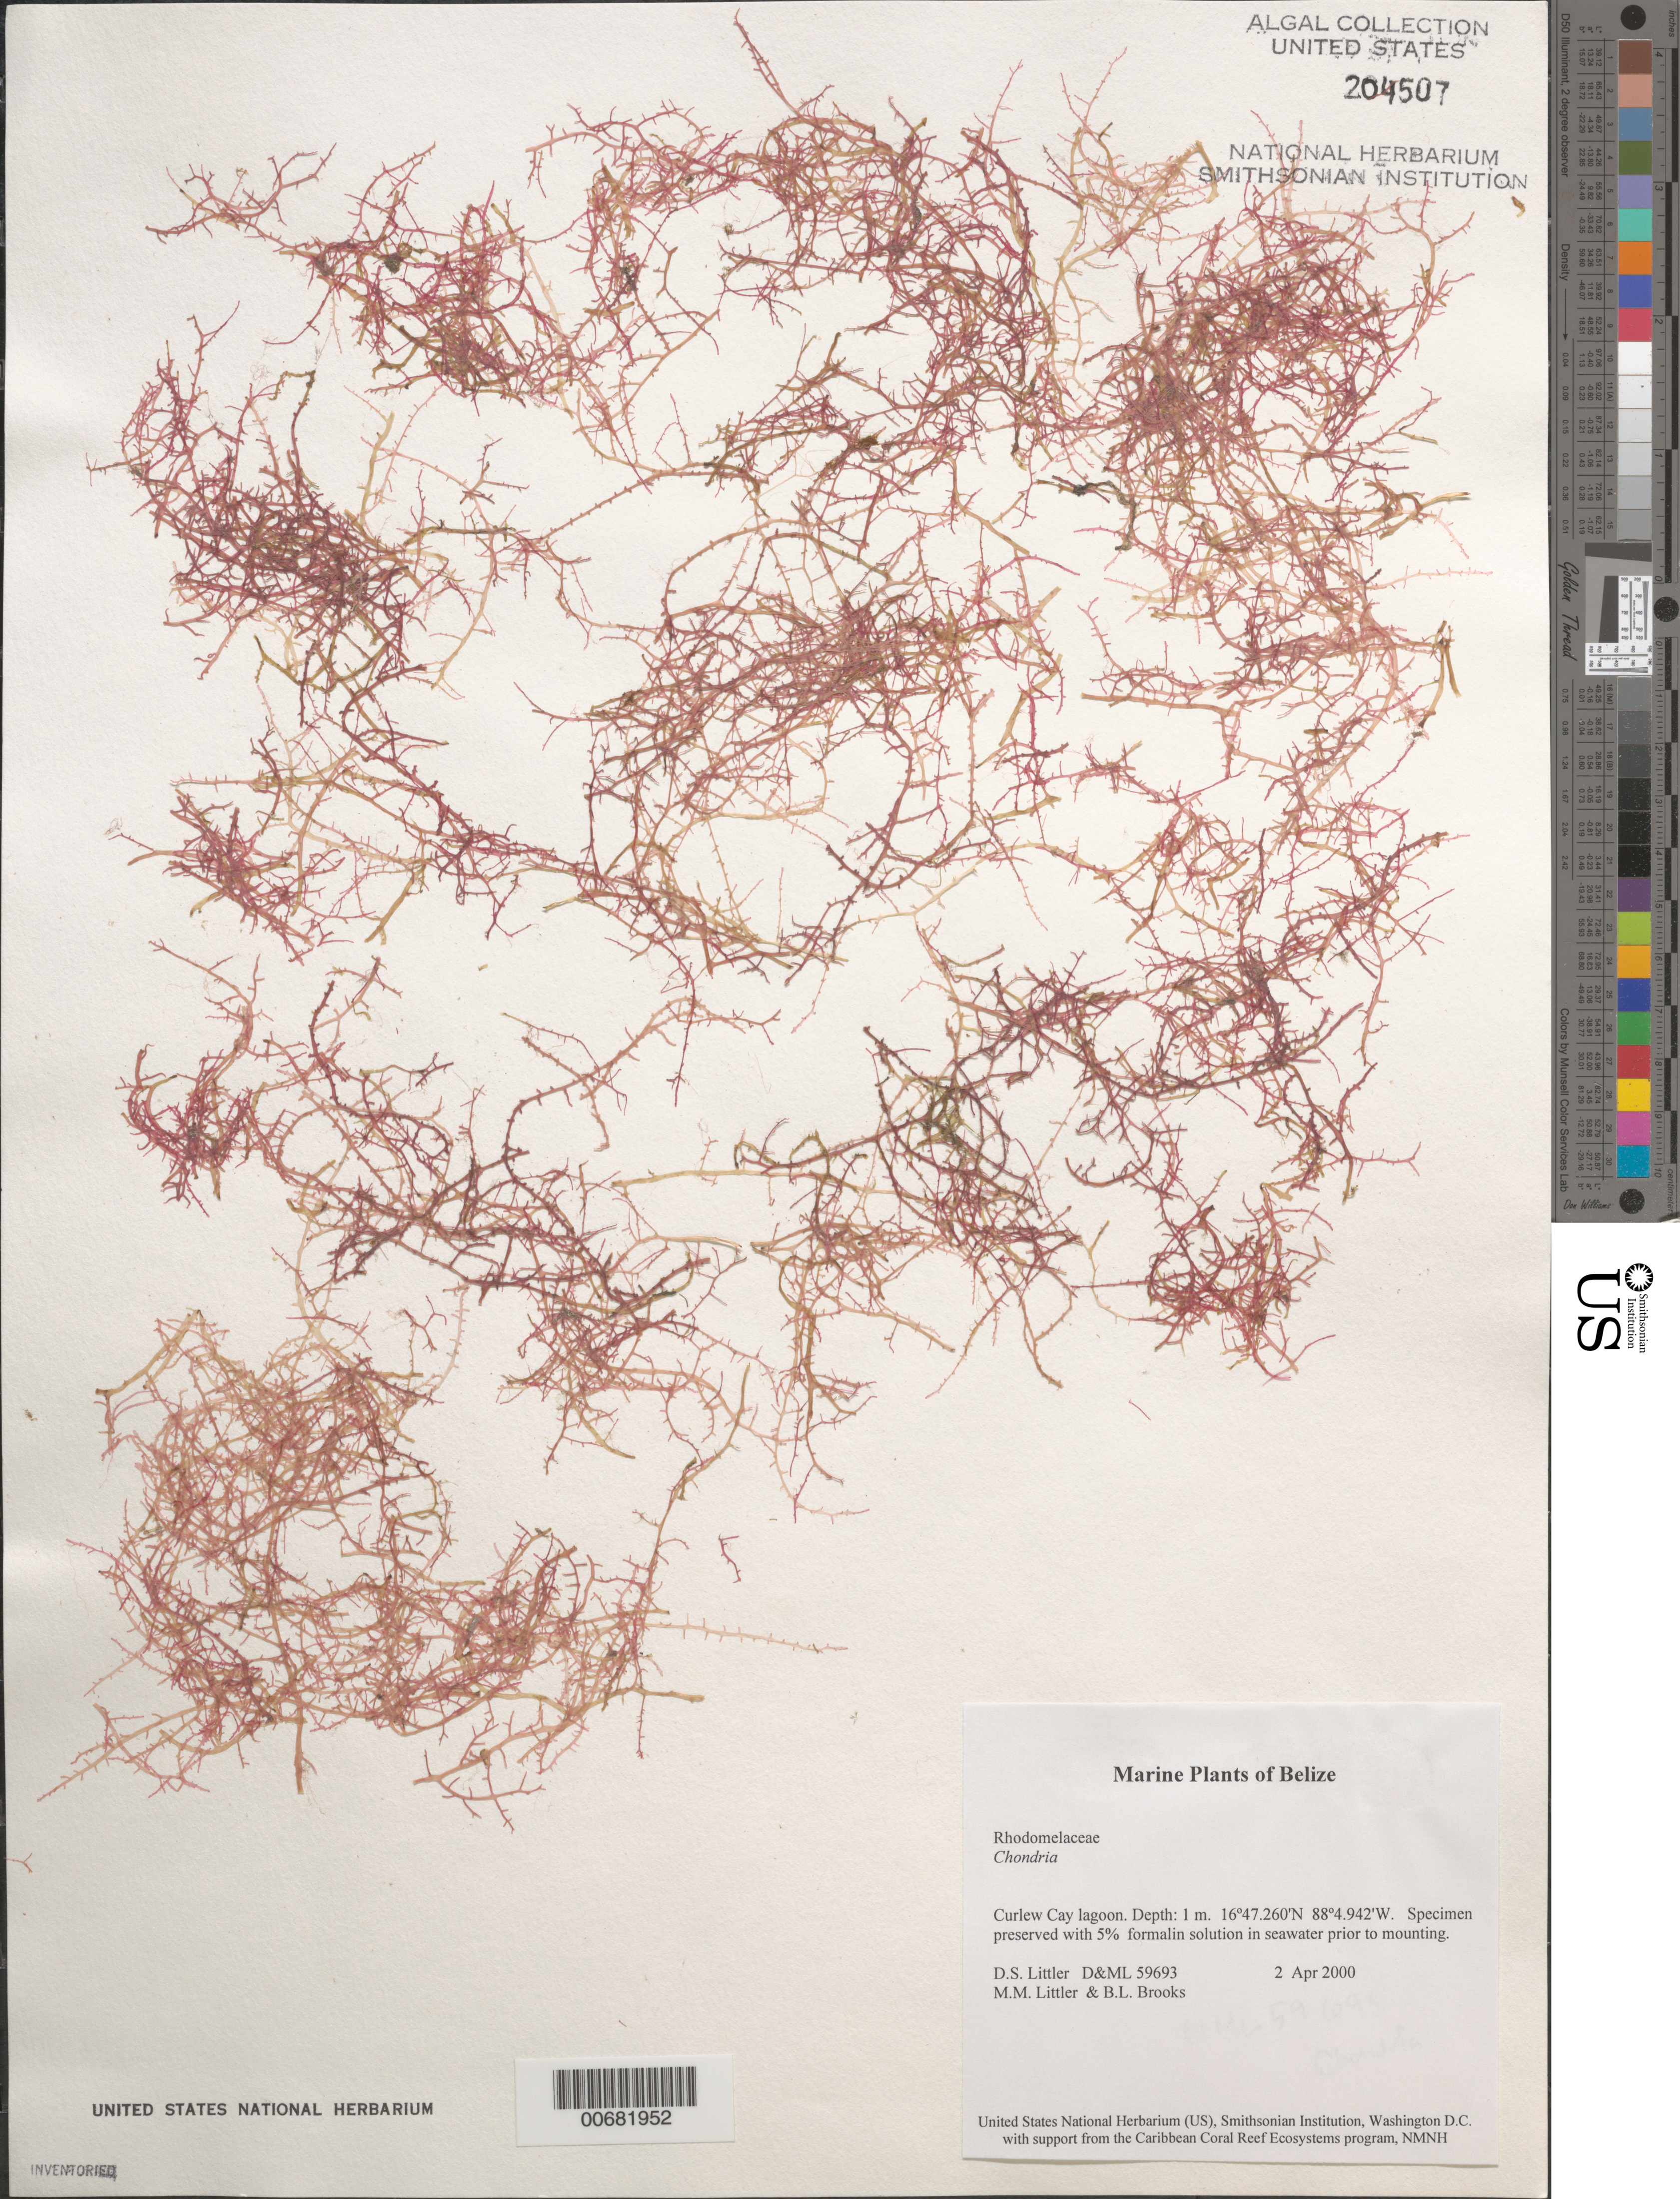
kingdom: Plantae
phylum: Rhodophyta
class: Florideophyceae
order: Ceramiales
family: Rhodomelaceae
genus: Chondria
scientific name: Chondria sp.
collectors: D. S. Littler, M. M. Littler & B. Brooks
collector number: D&ML 59693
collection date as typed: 02 Apr 2000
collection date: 2000-04-02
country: Belize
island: Curlew Cay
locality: Lagoon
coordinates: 16 47.260' N, 88 4.942' W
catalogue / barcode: US 204507